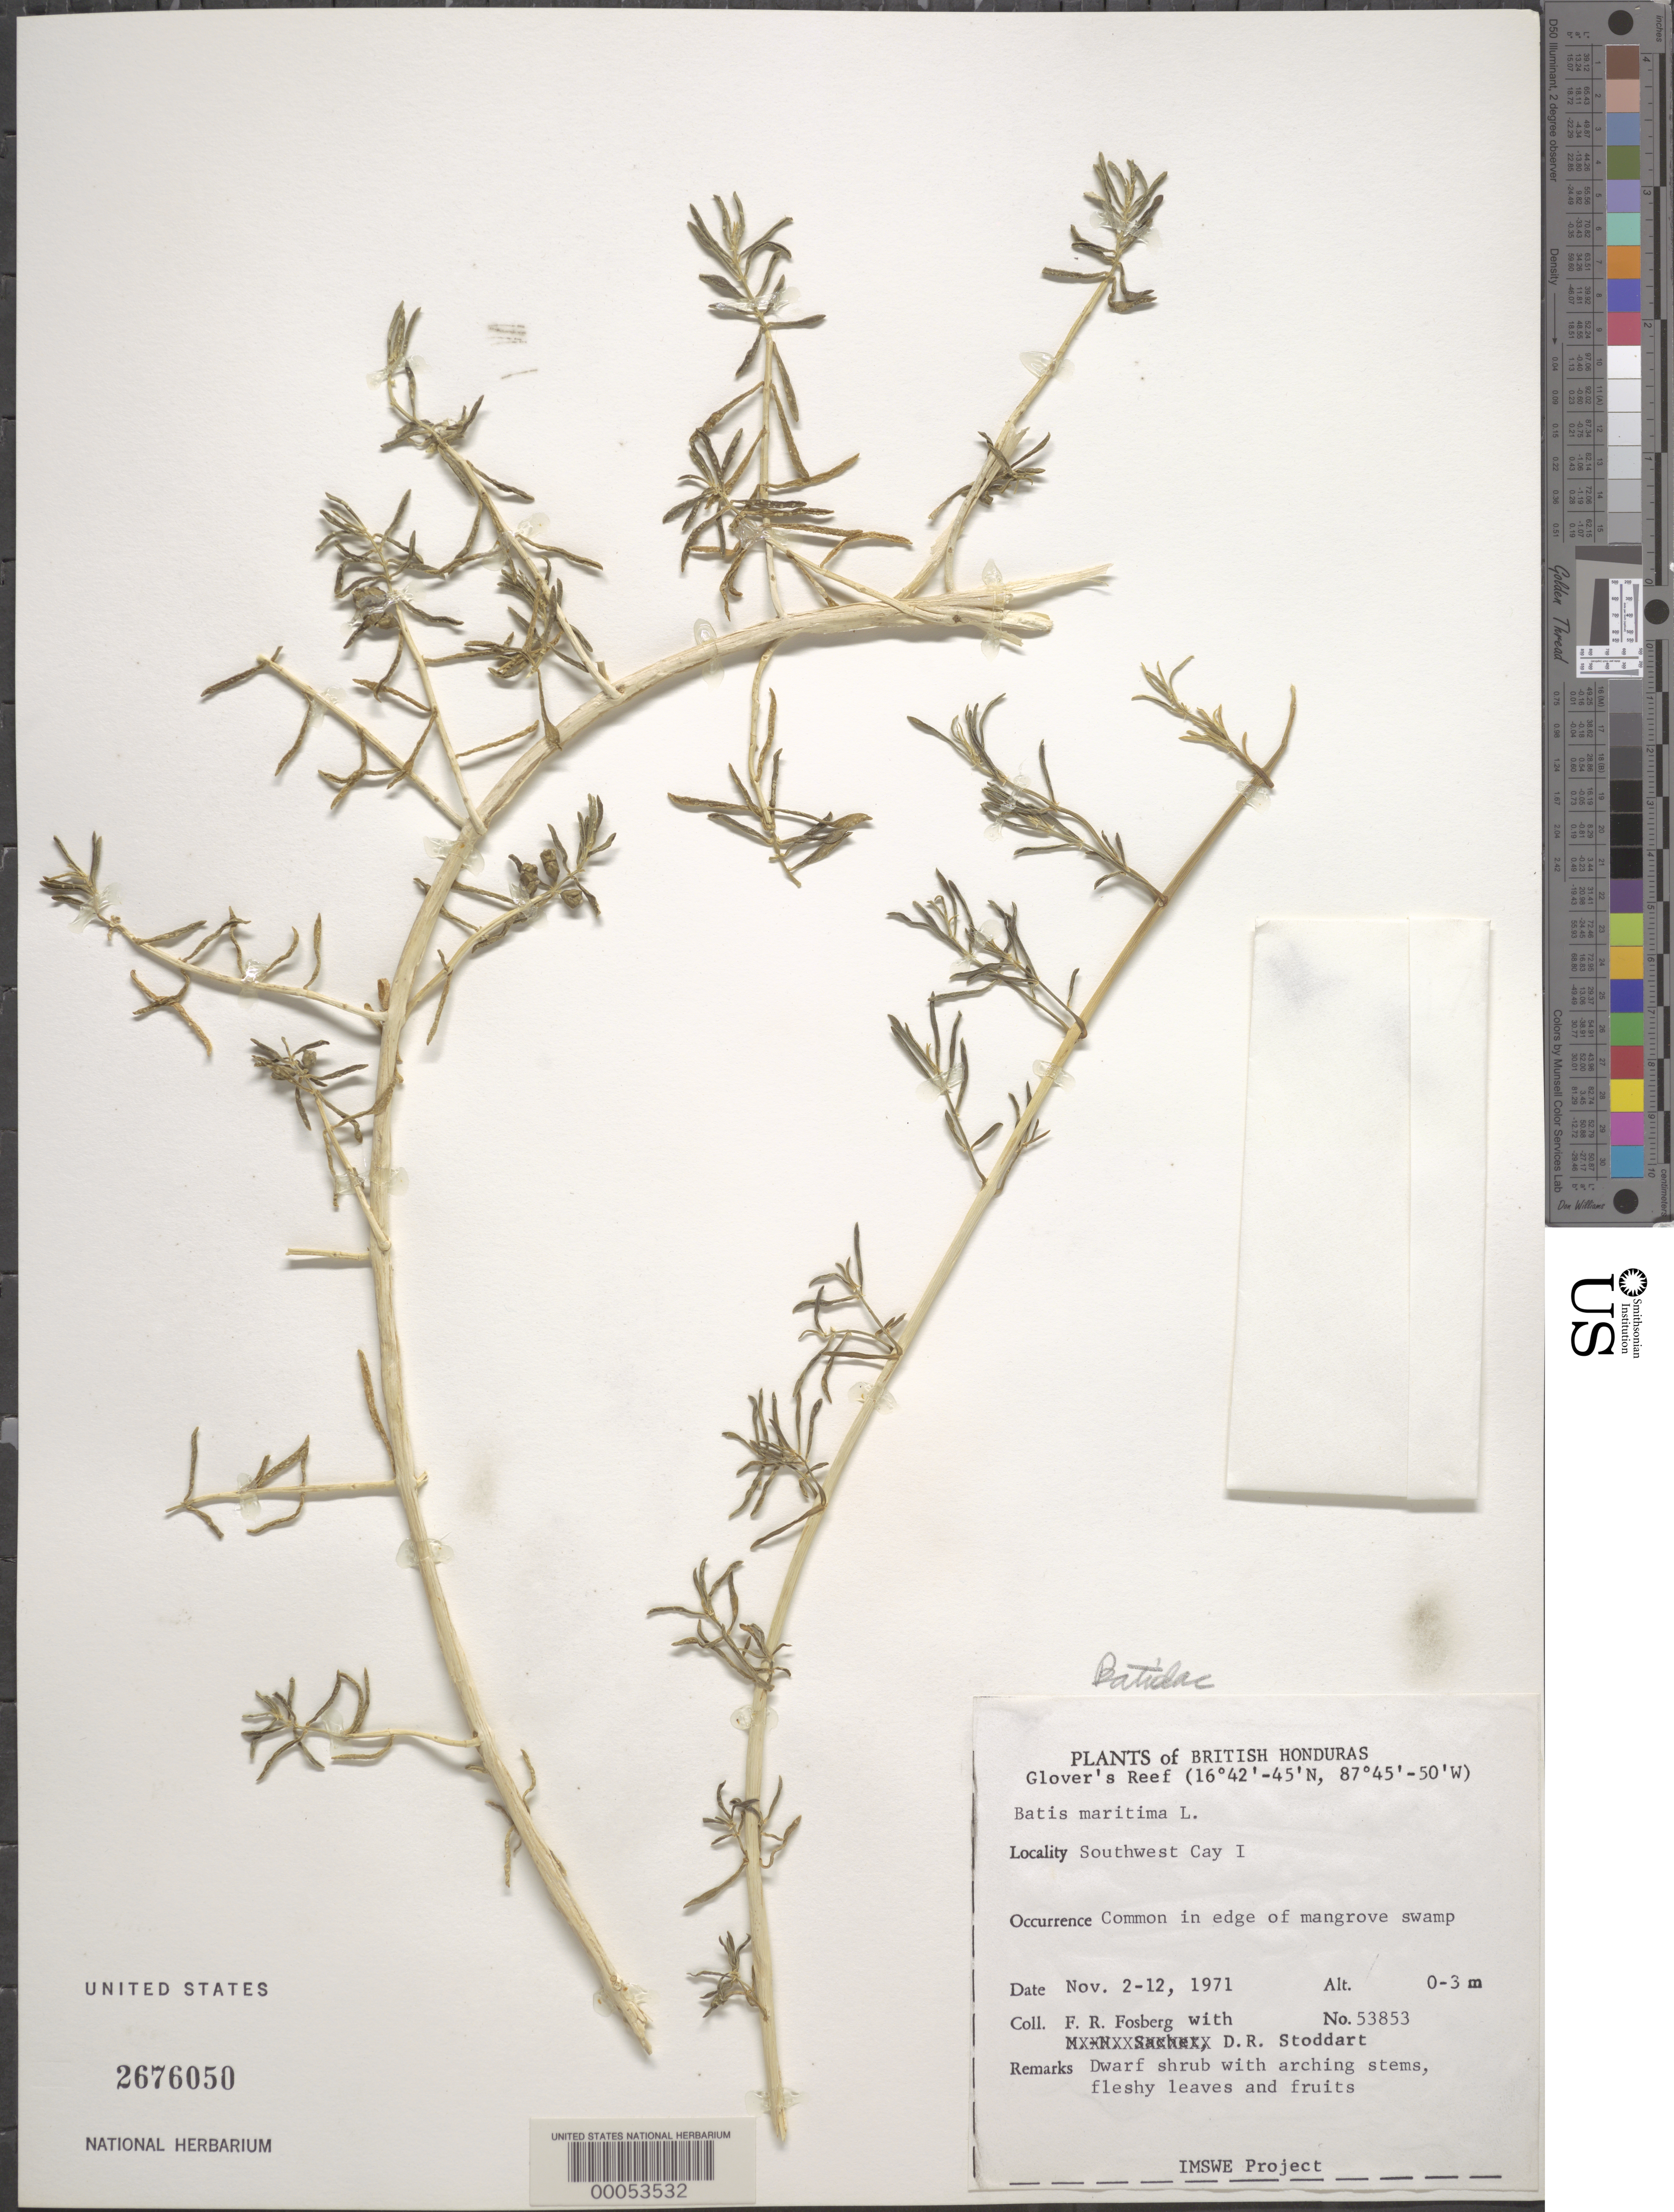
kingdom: Plantae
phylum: Tracheophyta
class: Magnoliopsida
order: Brassicales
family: Bataceae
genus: Batis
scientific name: Batis maritima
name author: L.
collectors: F. R. Fosberg & D. R. Stoddart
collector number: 53853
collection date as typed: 02 Nov 1971 to 20 Nov 1971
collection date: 1971-11-02/1971-11-20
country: Belize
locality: Southwest Cay I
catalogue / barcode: US 2676050